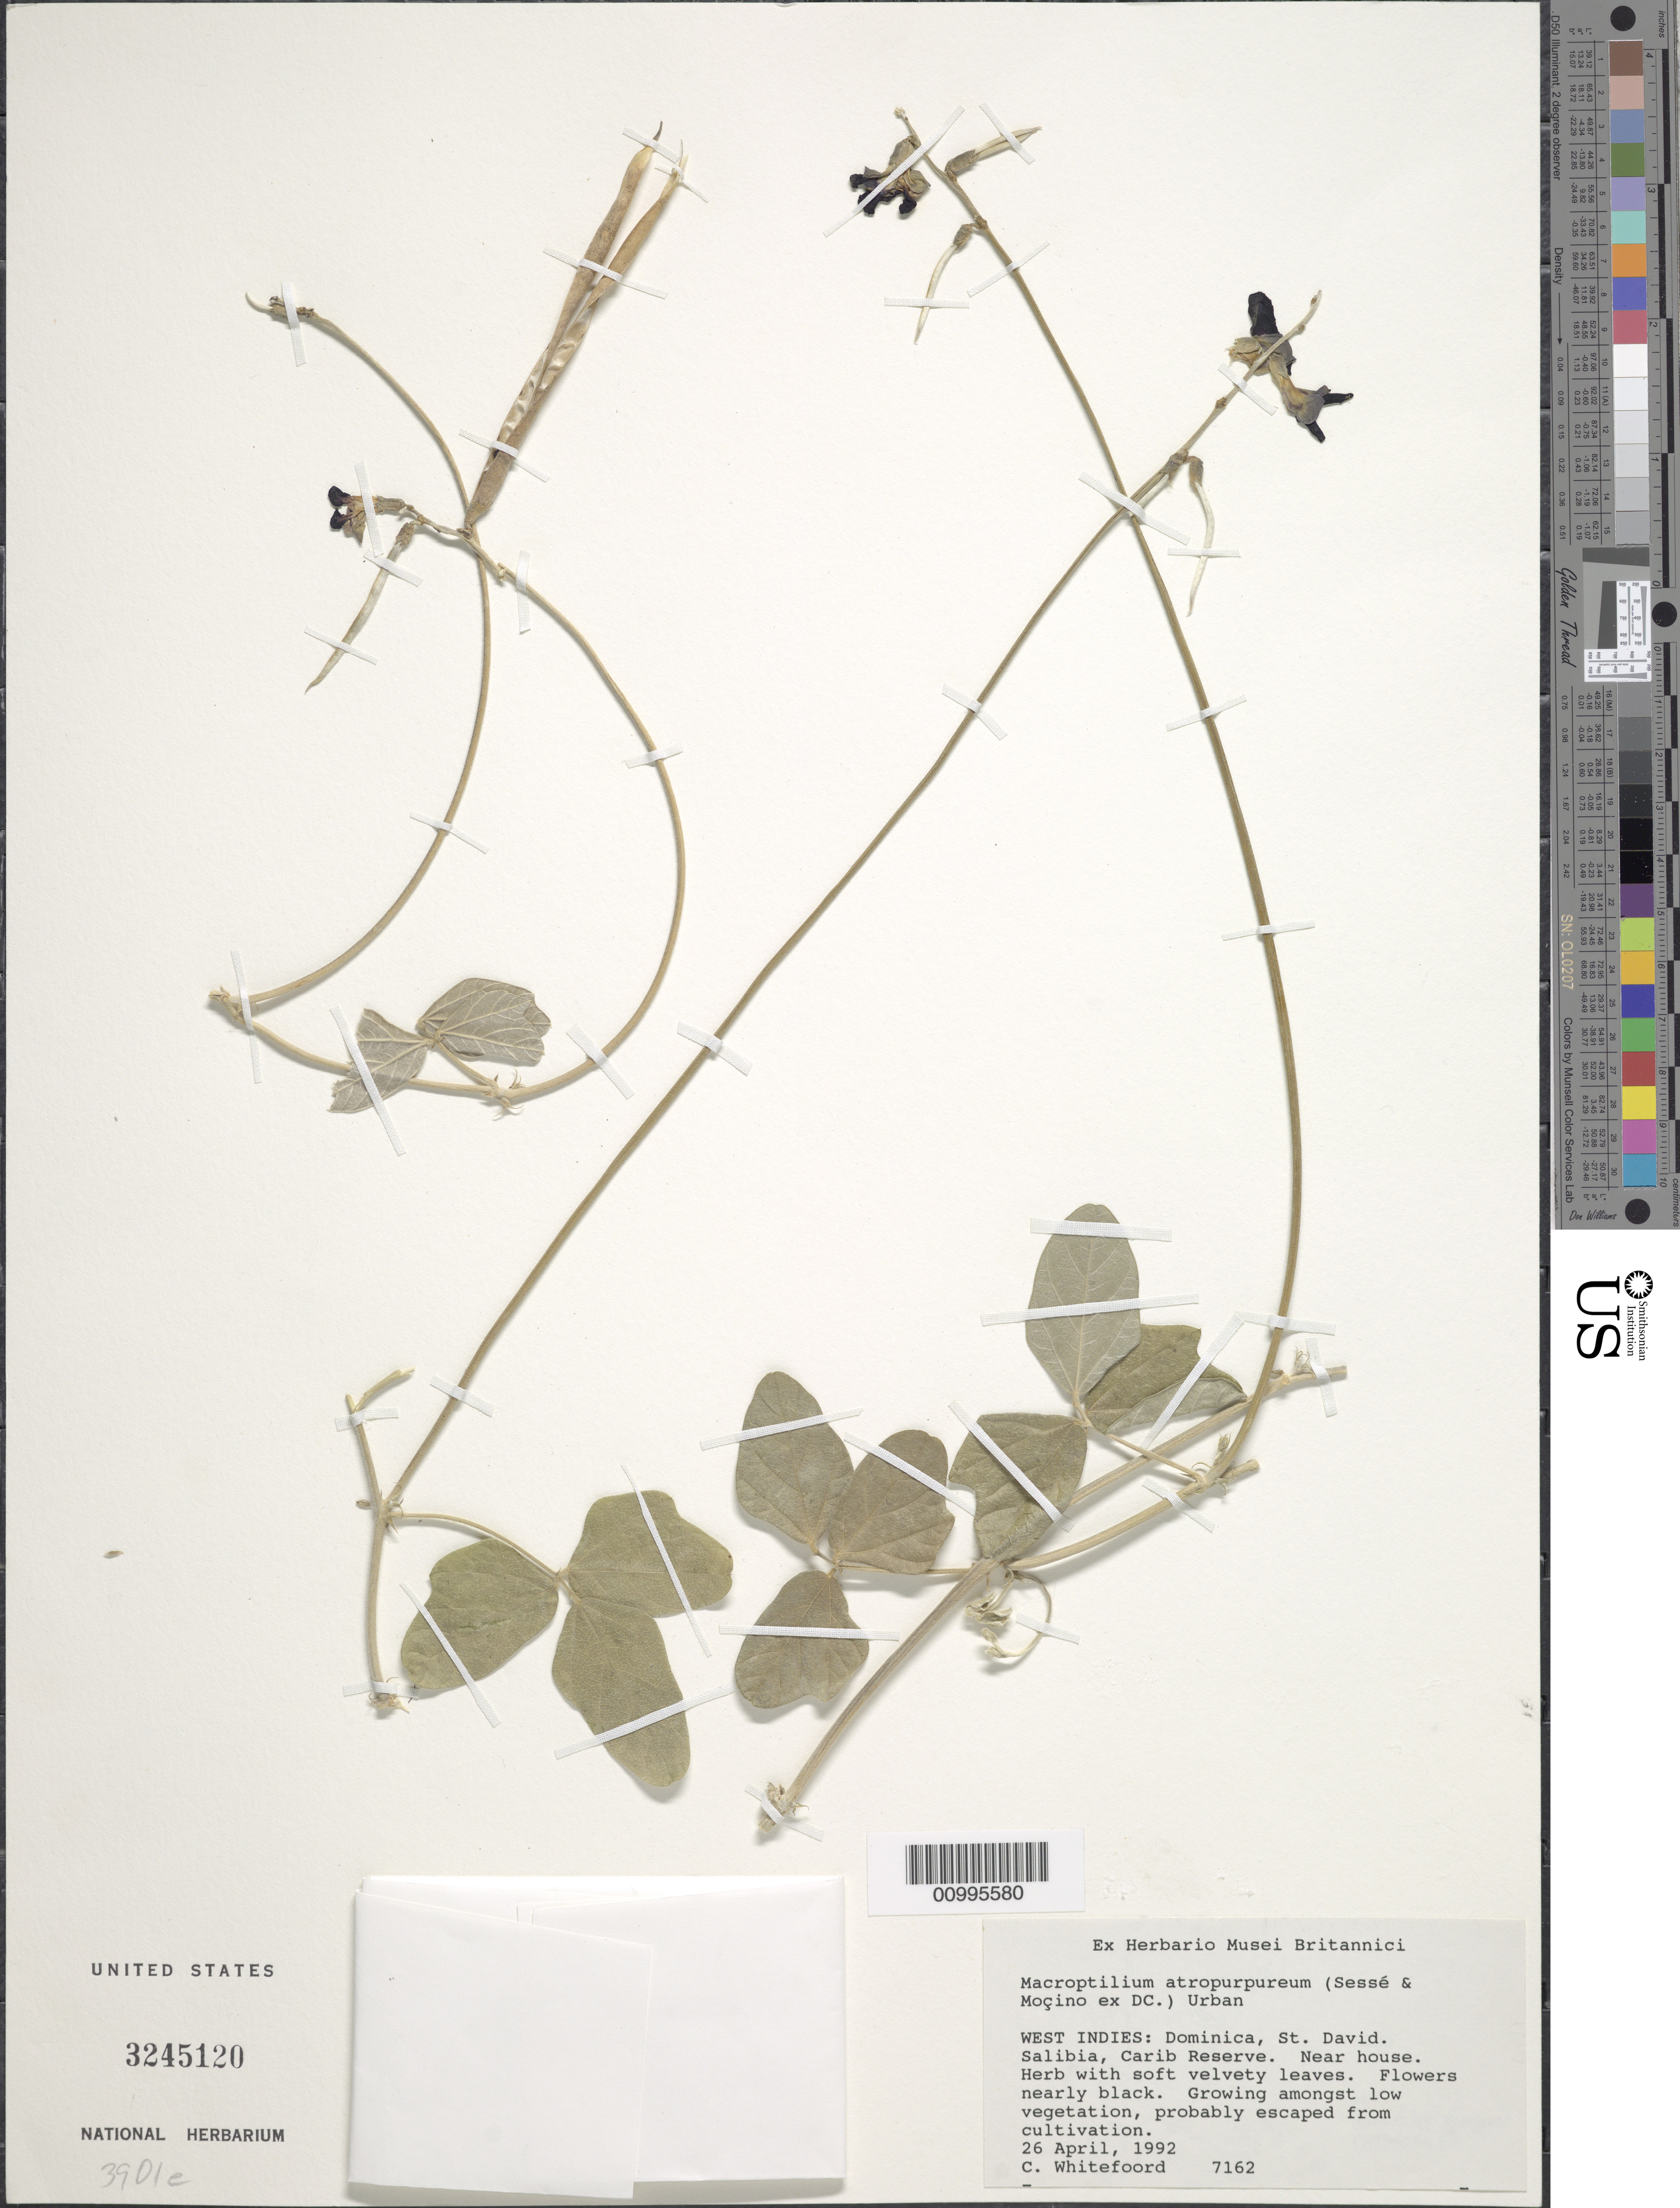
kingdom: Plantae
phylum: Tracheophyta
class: Magnoliopsida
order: Fabales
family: Fabaceae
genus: Macroptilium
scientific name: Macroptilium atropurpureum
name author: (DC.) Urb.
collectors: C. Whitefoord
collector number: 7162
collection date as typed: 26 Apr 1992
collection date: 1992-04-26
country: Dominica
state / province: St. David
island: Dominica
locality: Salibia, Carib Reserve. Near house.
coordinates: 0 N, 0 E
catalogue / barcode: US 3245120